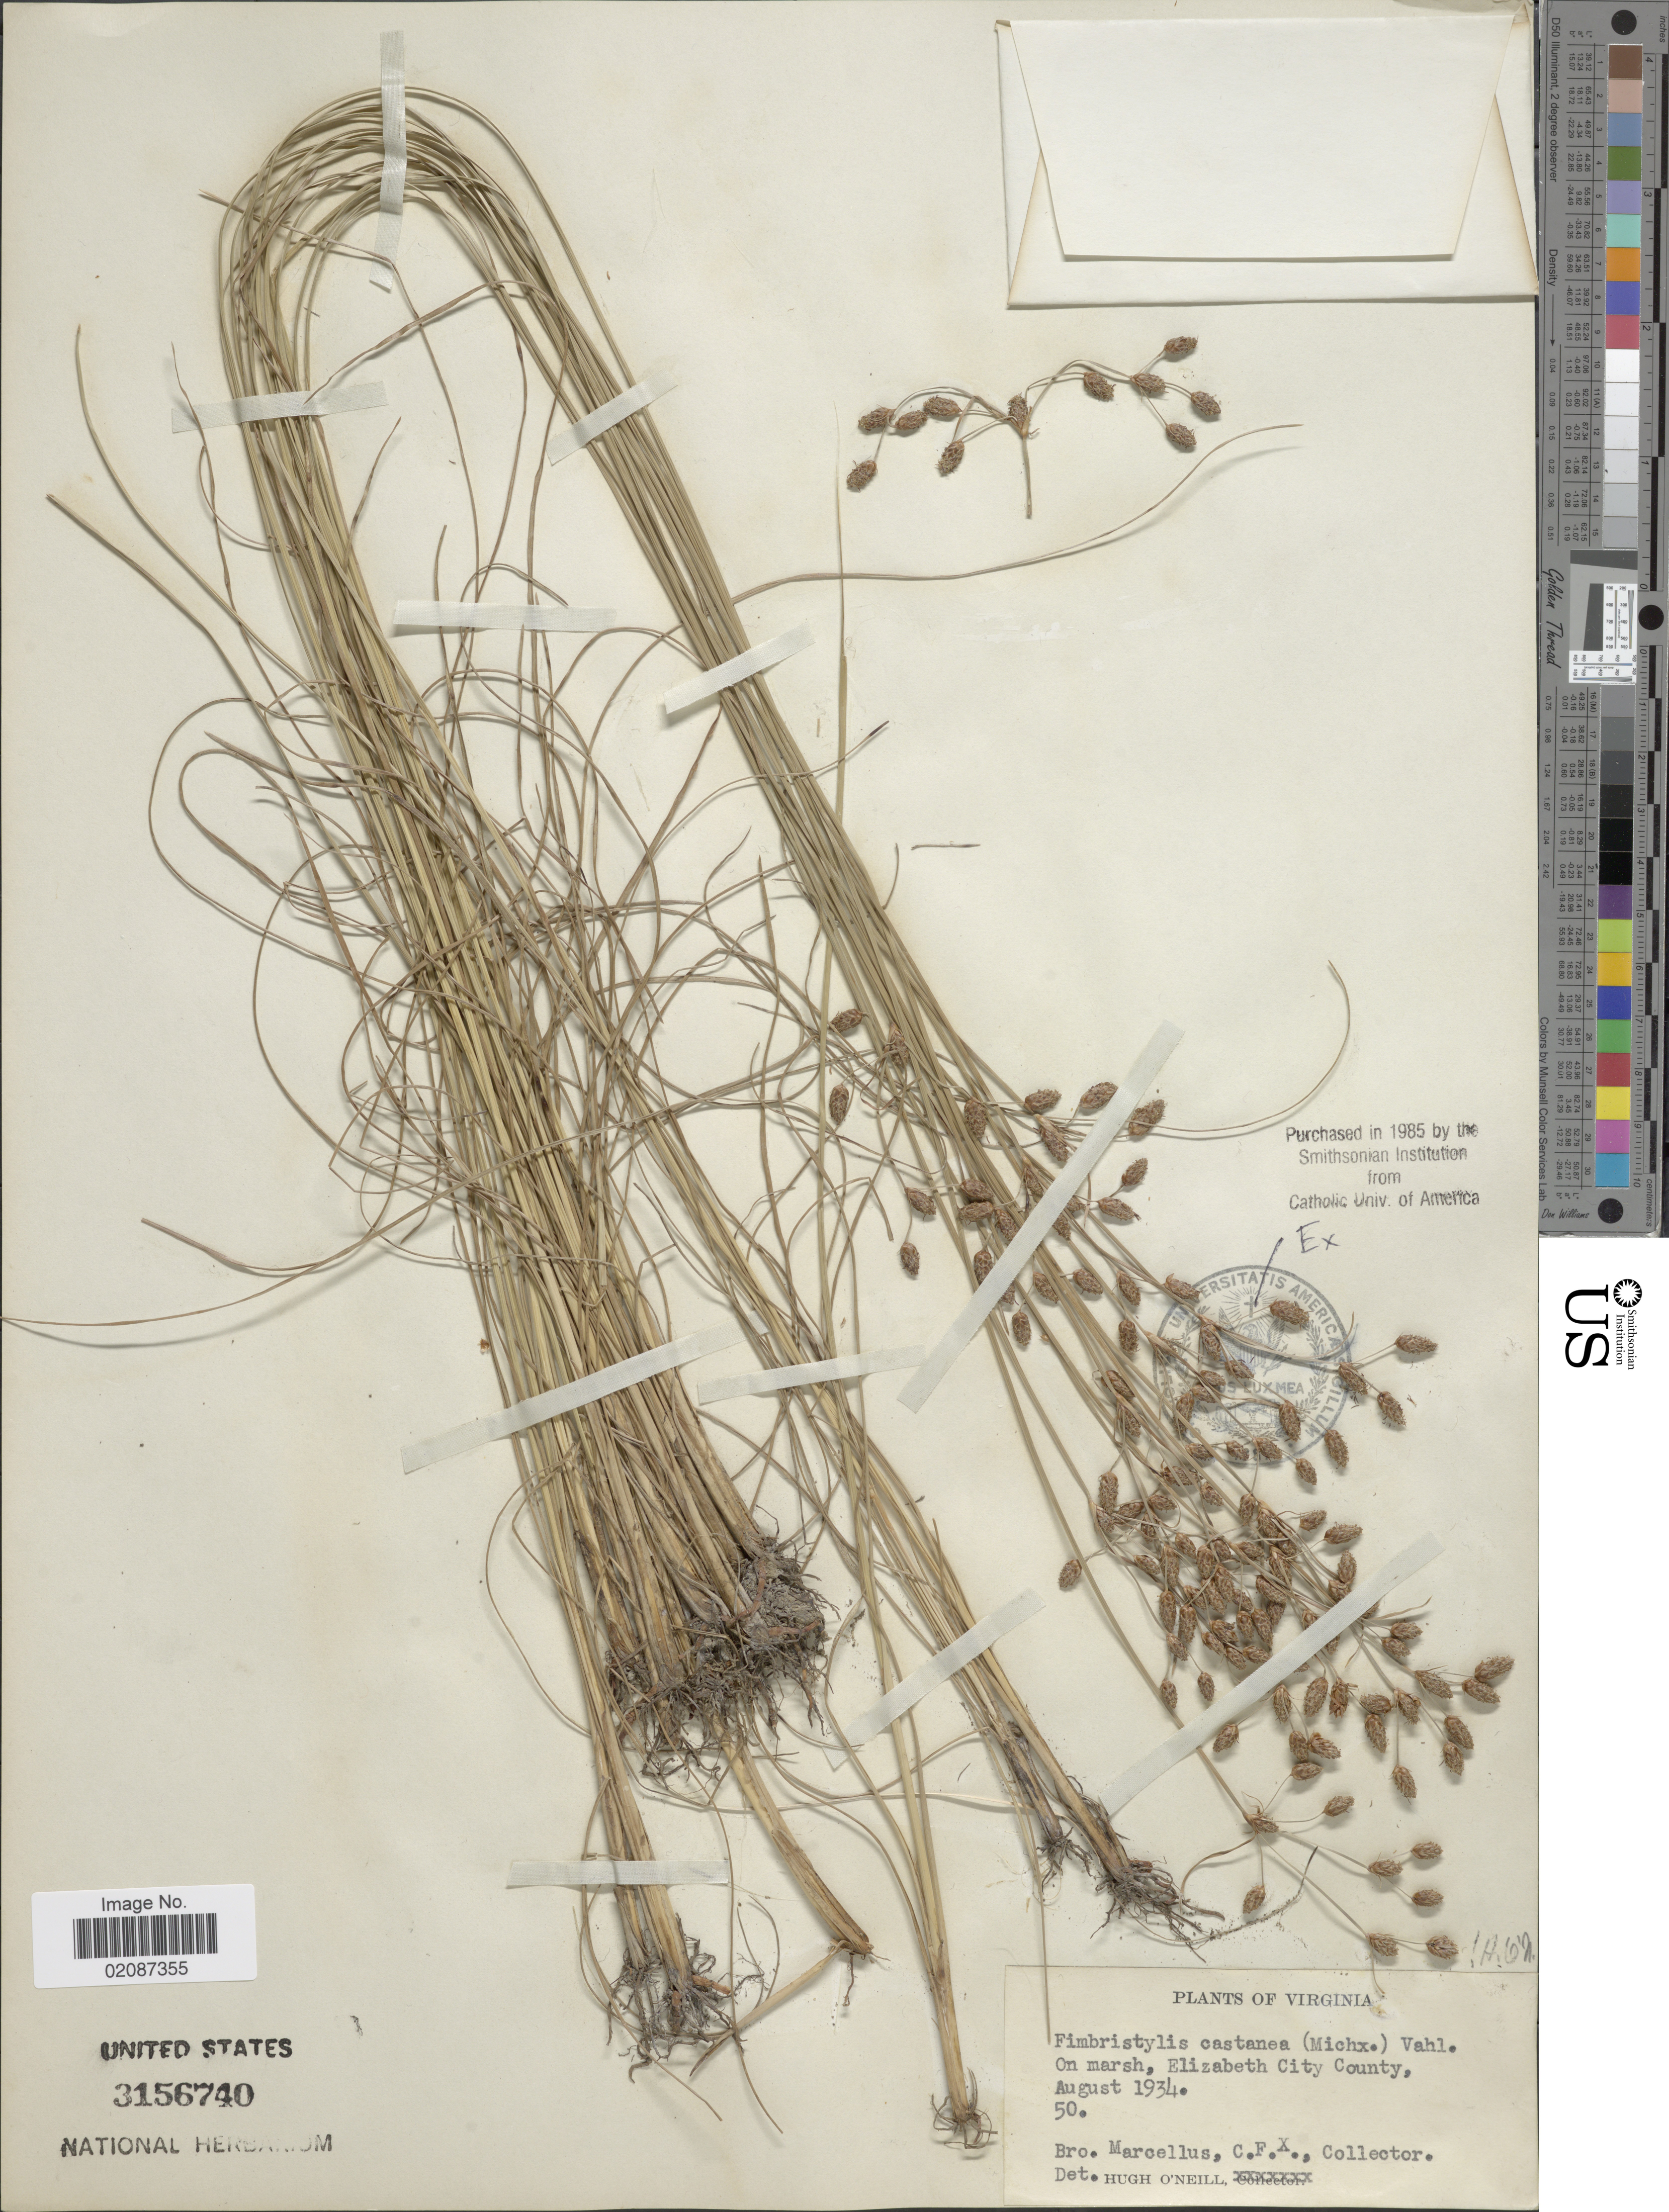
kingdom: Plantae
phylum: Tracheophyta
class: Liliopsida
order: Poales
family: Cyperaceae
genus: Fimbristylis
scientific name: Fimbristylis sp.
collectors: Marcellus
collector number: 50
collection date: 1934-08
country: United States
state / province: Virginia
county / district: City of Hampton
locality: On marsh, Elizabeth City (=historic county name) County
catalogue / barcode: US 3156740